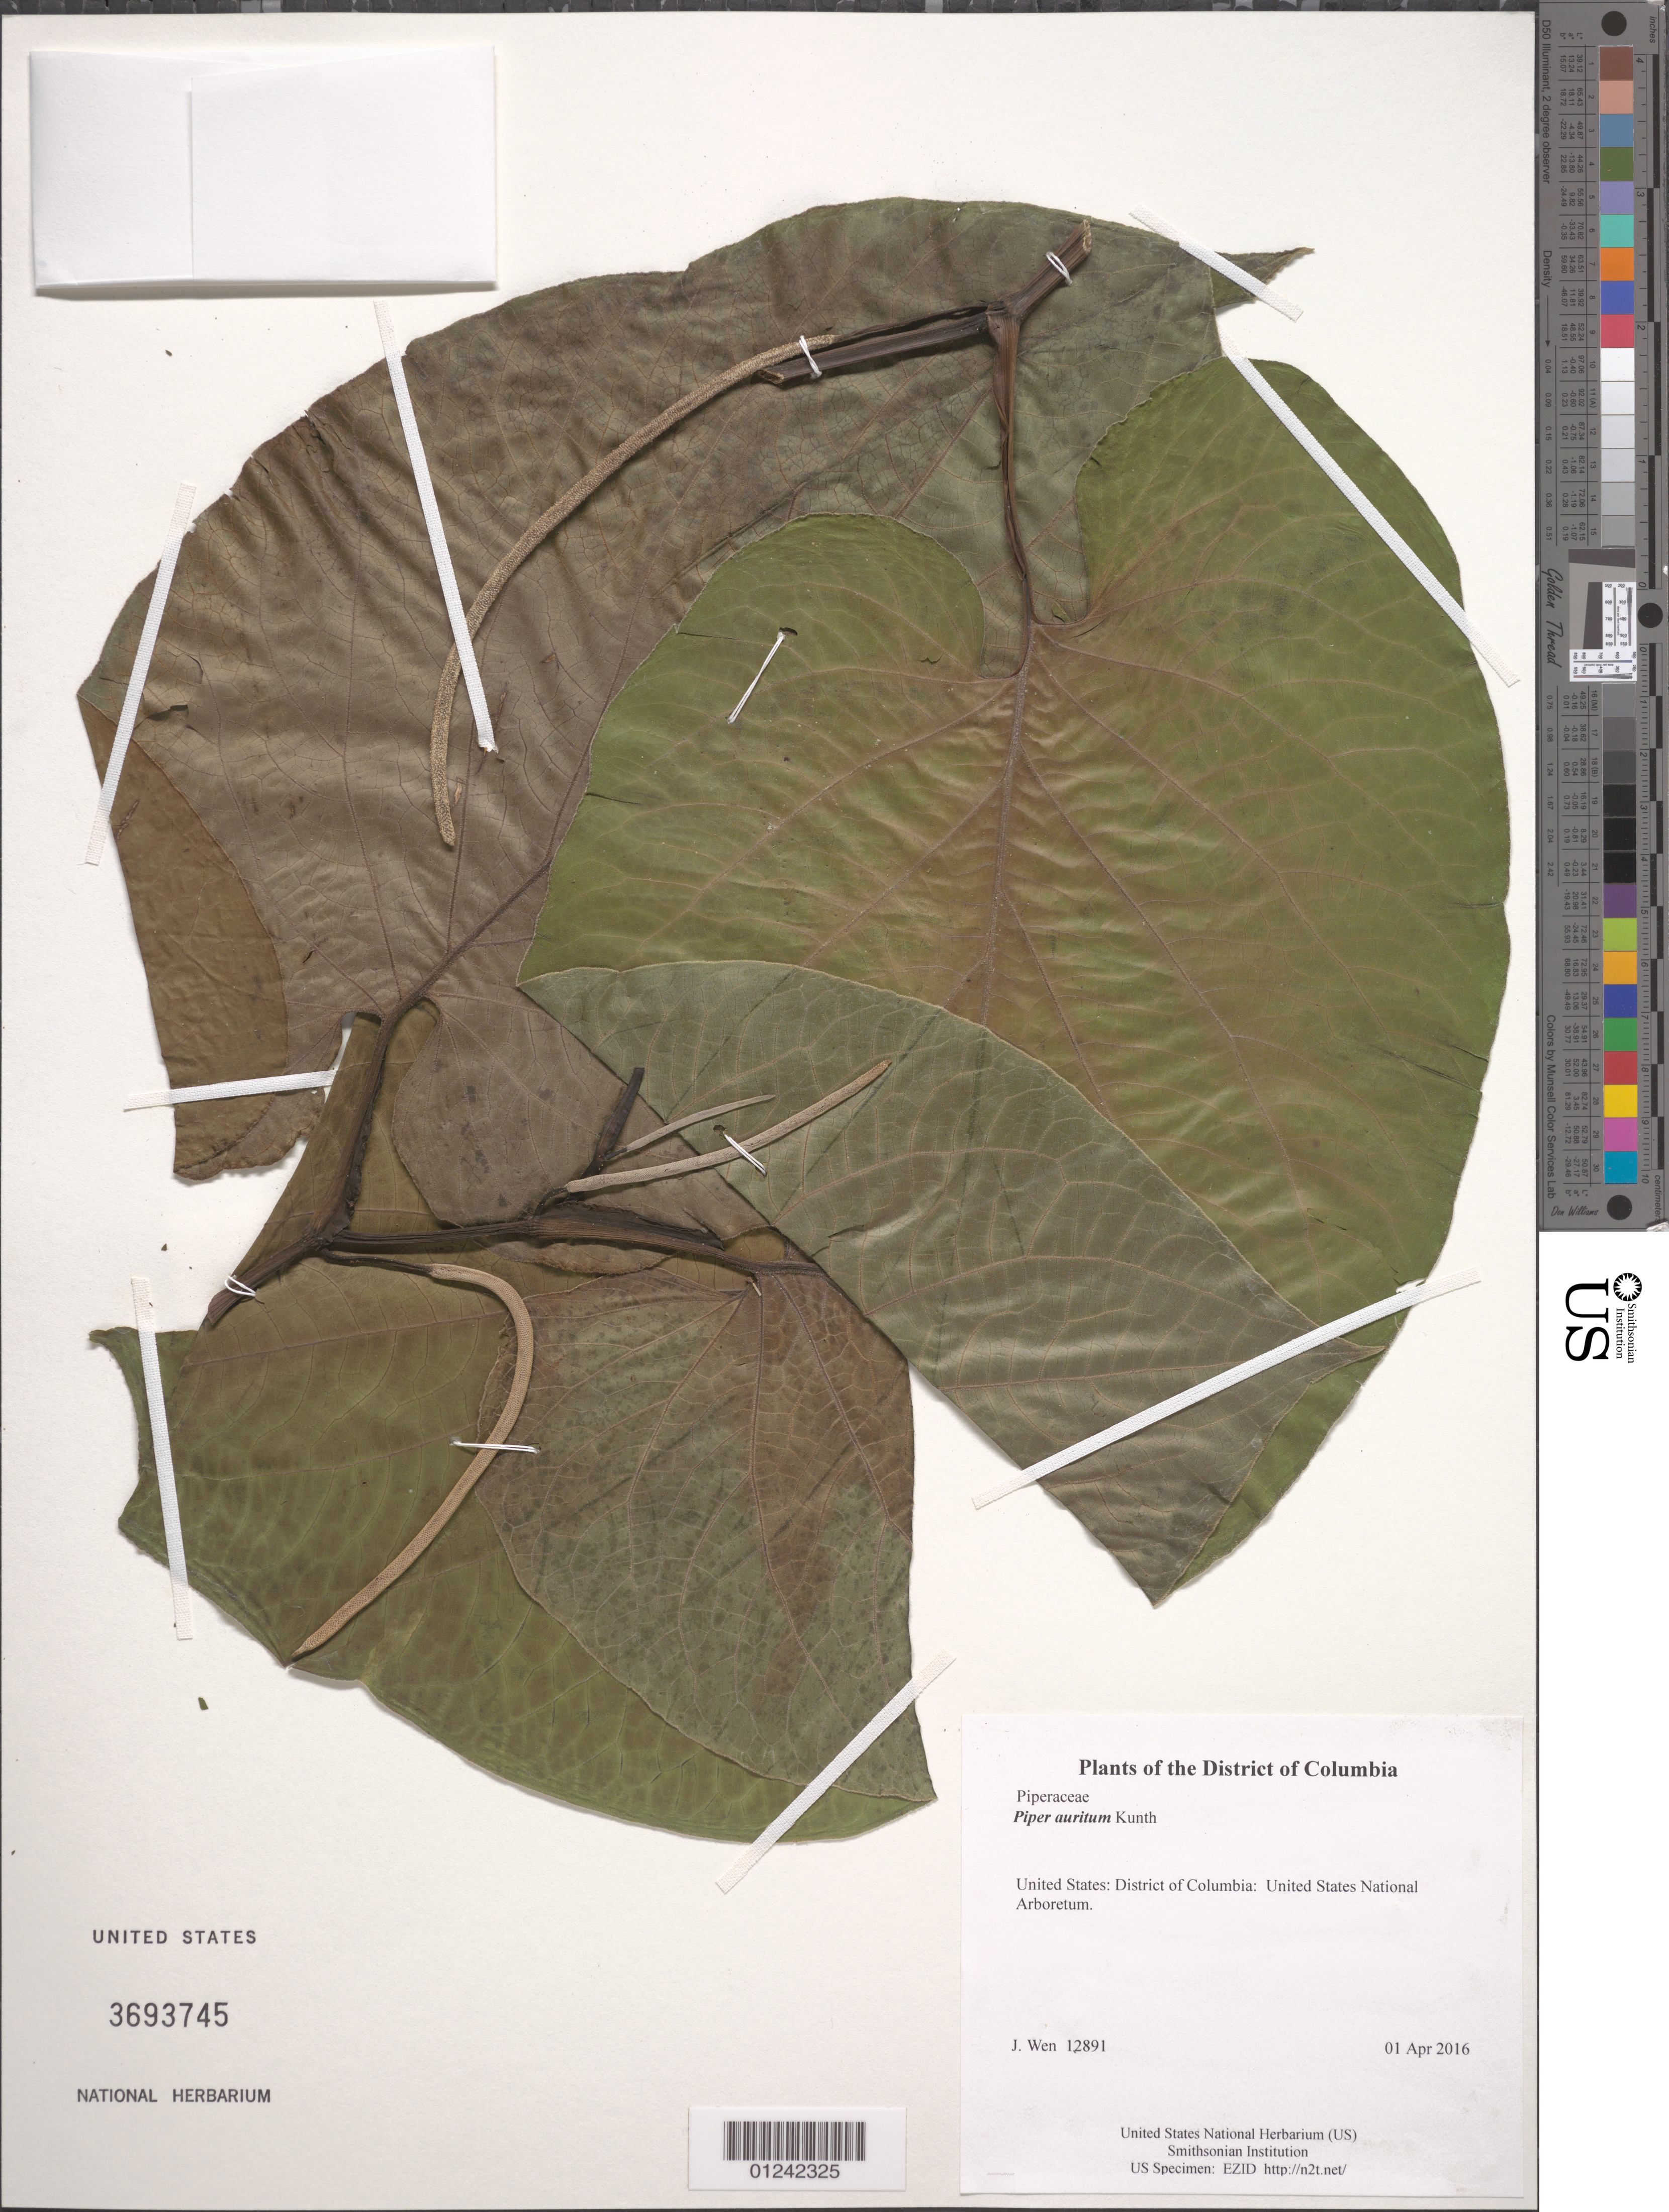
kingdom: Plantae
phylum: Tracheophyta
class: Magnoliopsida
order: Piperales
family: Piperaceae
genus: Piper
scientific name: Piper auritum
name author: Kunth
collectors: J. Wen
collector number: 12891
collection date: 2016-04-01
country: United States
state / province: District of Columbia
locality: United States National Arboretum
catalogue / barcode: US 3693745